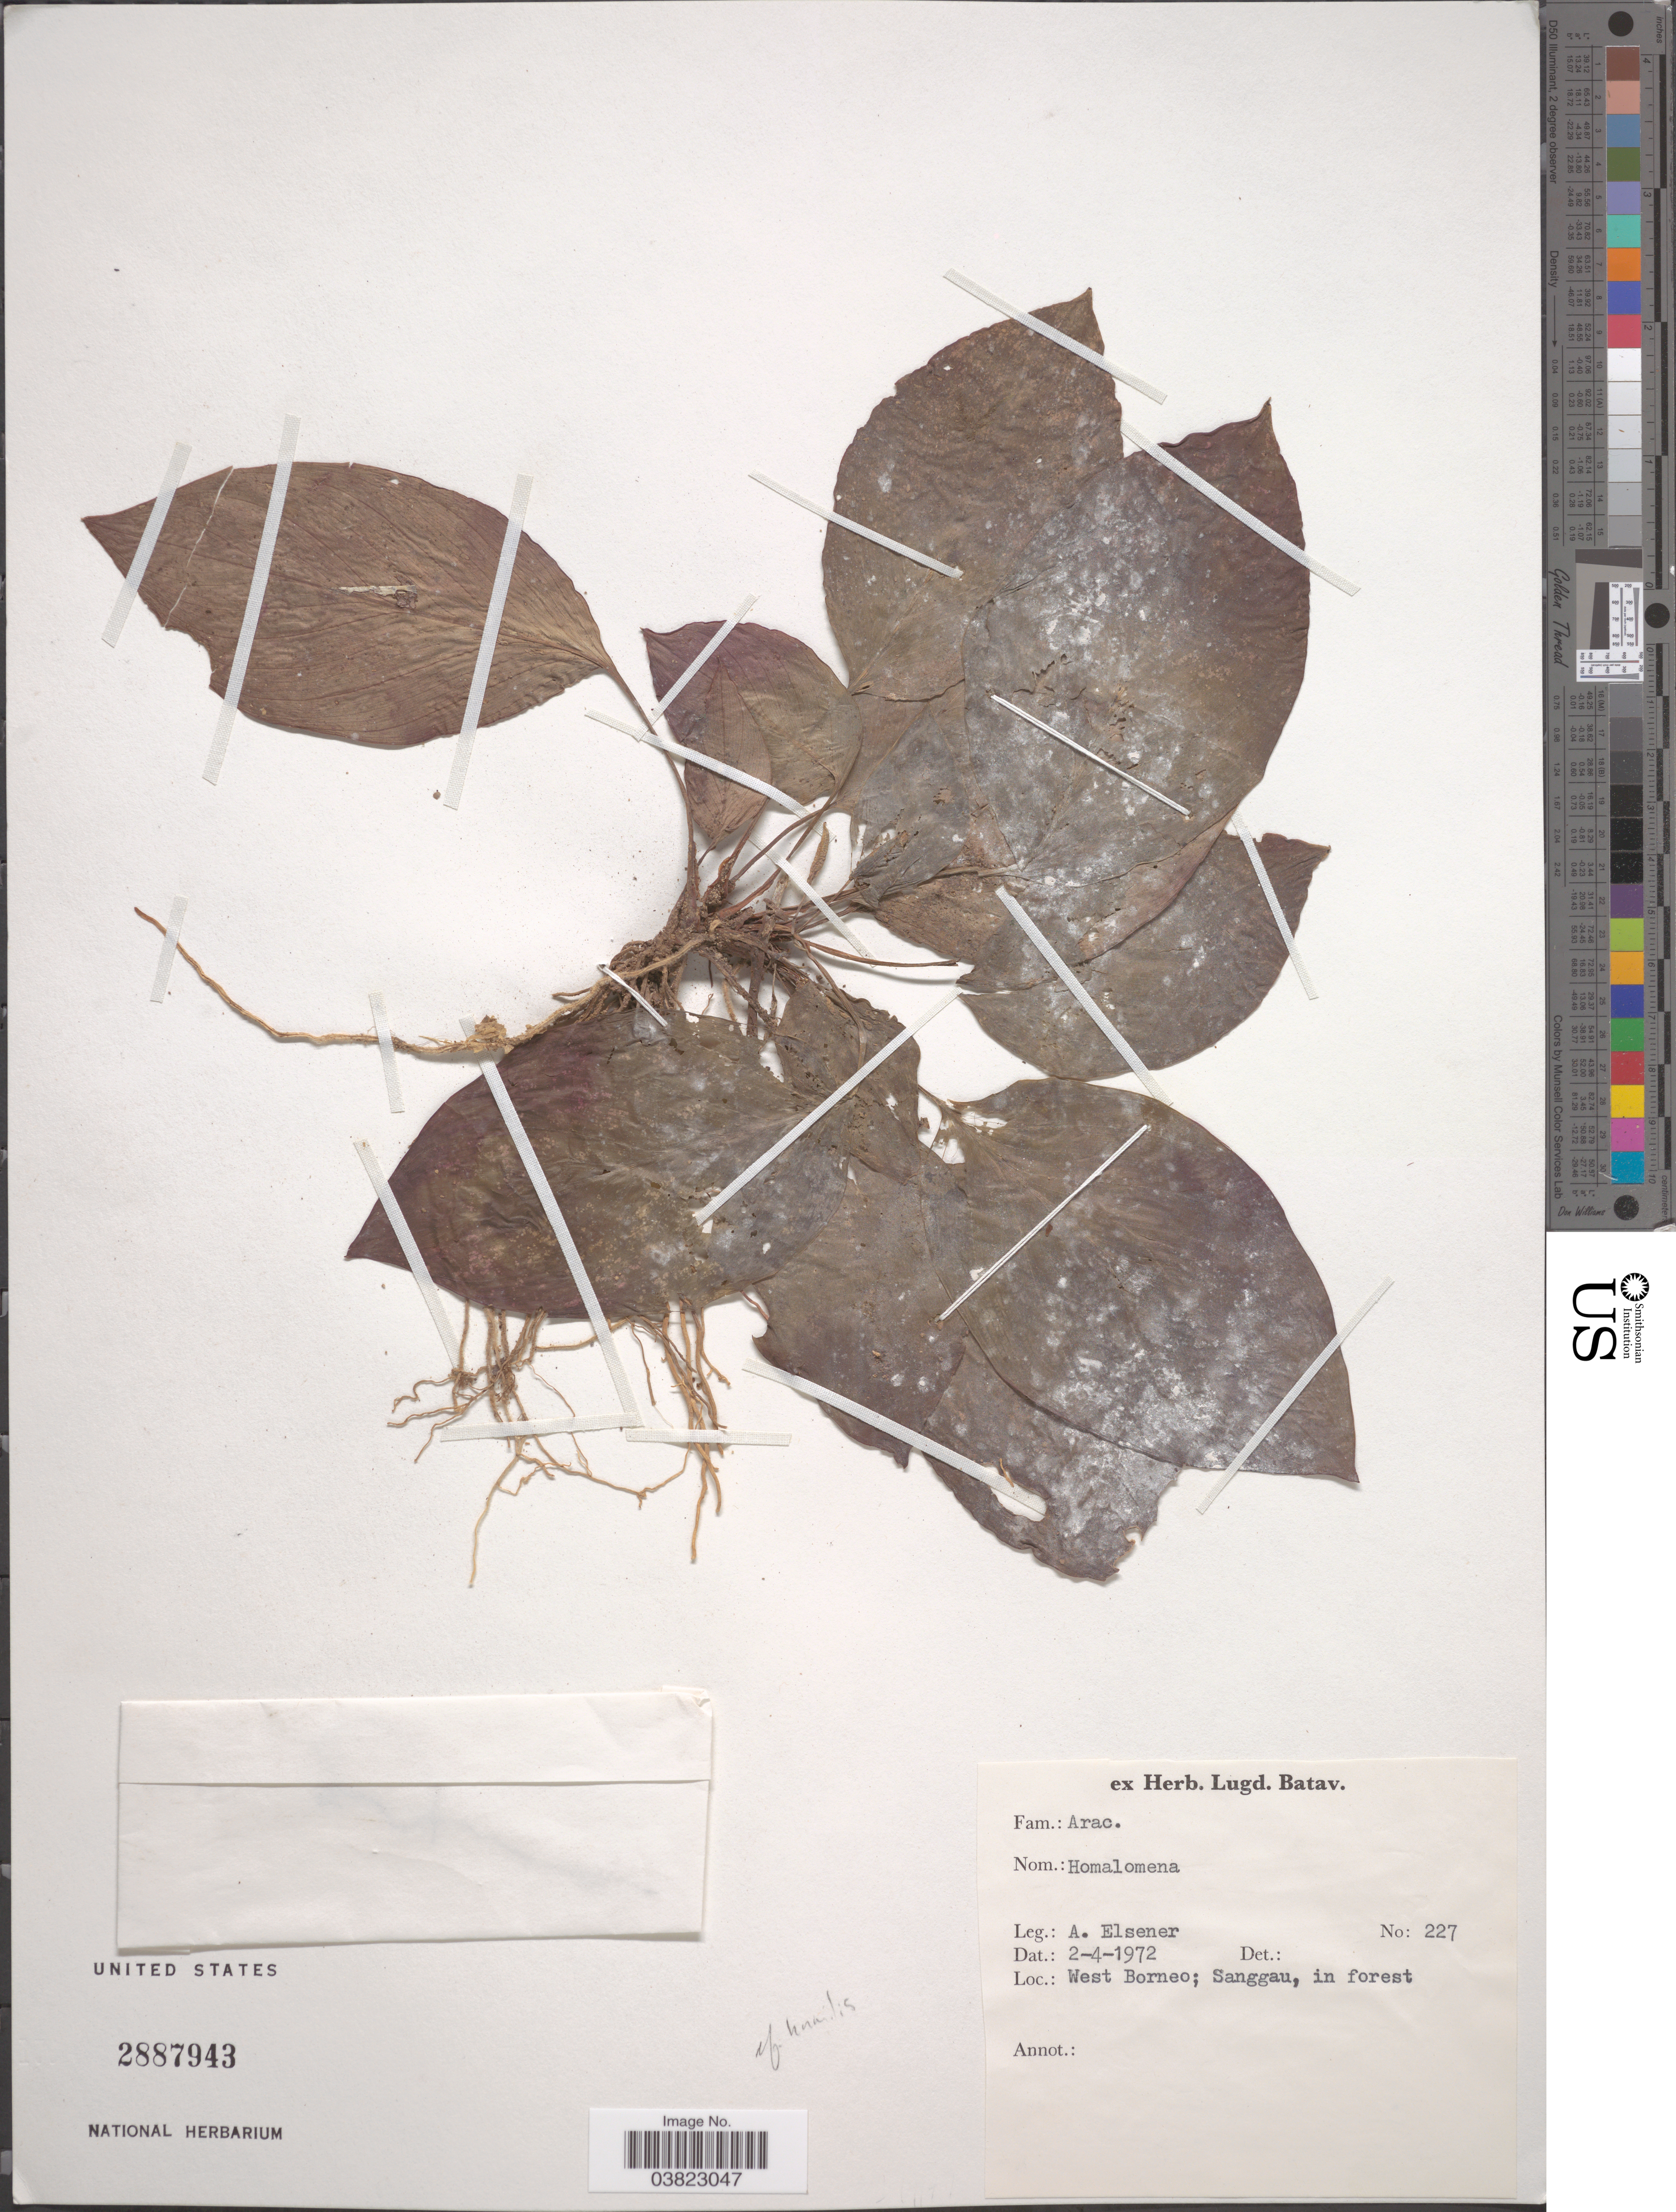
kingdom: Plantae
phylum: Tracheophyta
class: Liliopsida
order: Alismatales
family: Araceae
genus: Homalomena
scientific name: Homalomena sp.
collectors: A. Elsener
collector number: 227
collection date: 1972-04-02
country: Indonesia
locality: West Borneo; Sanggau.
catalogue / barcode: US 2887943